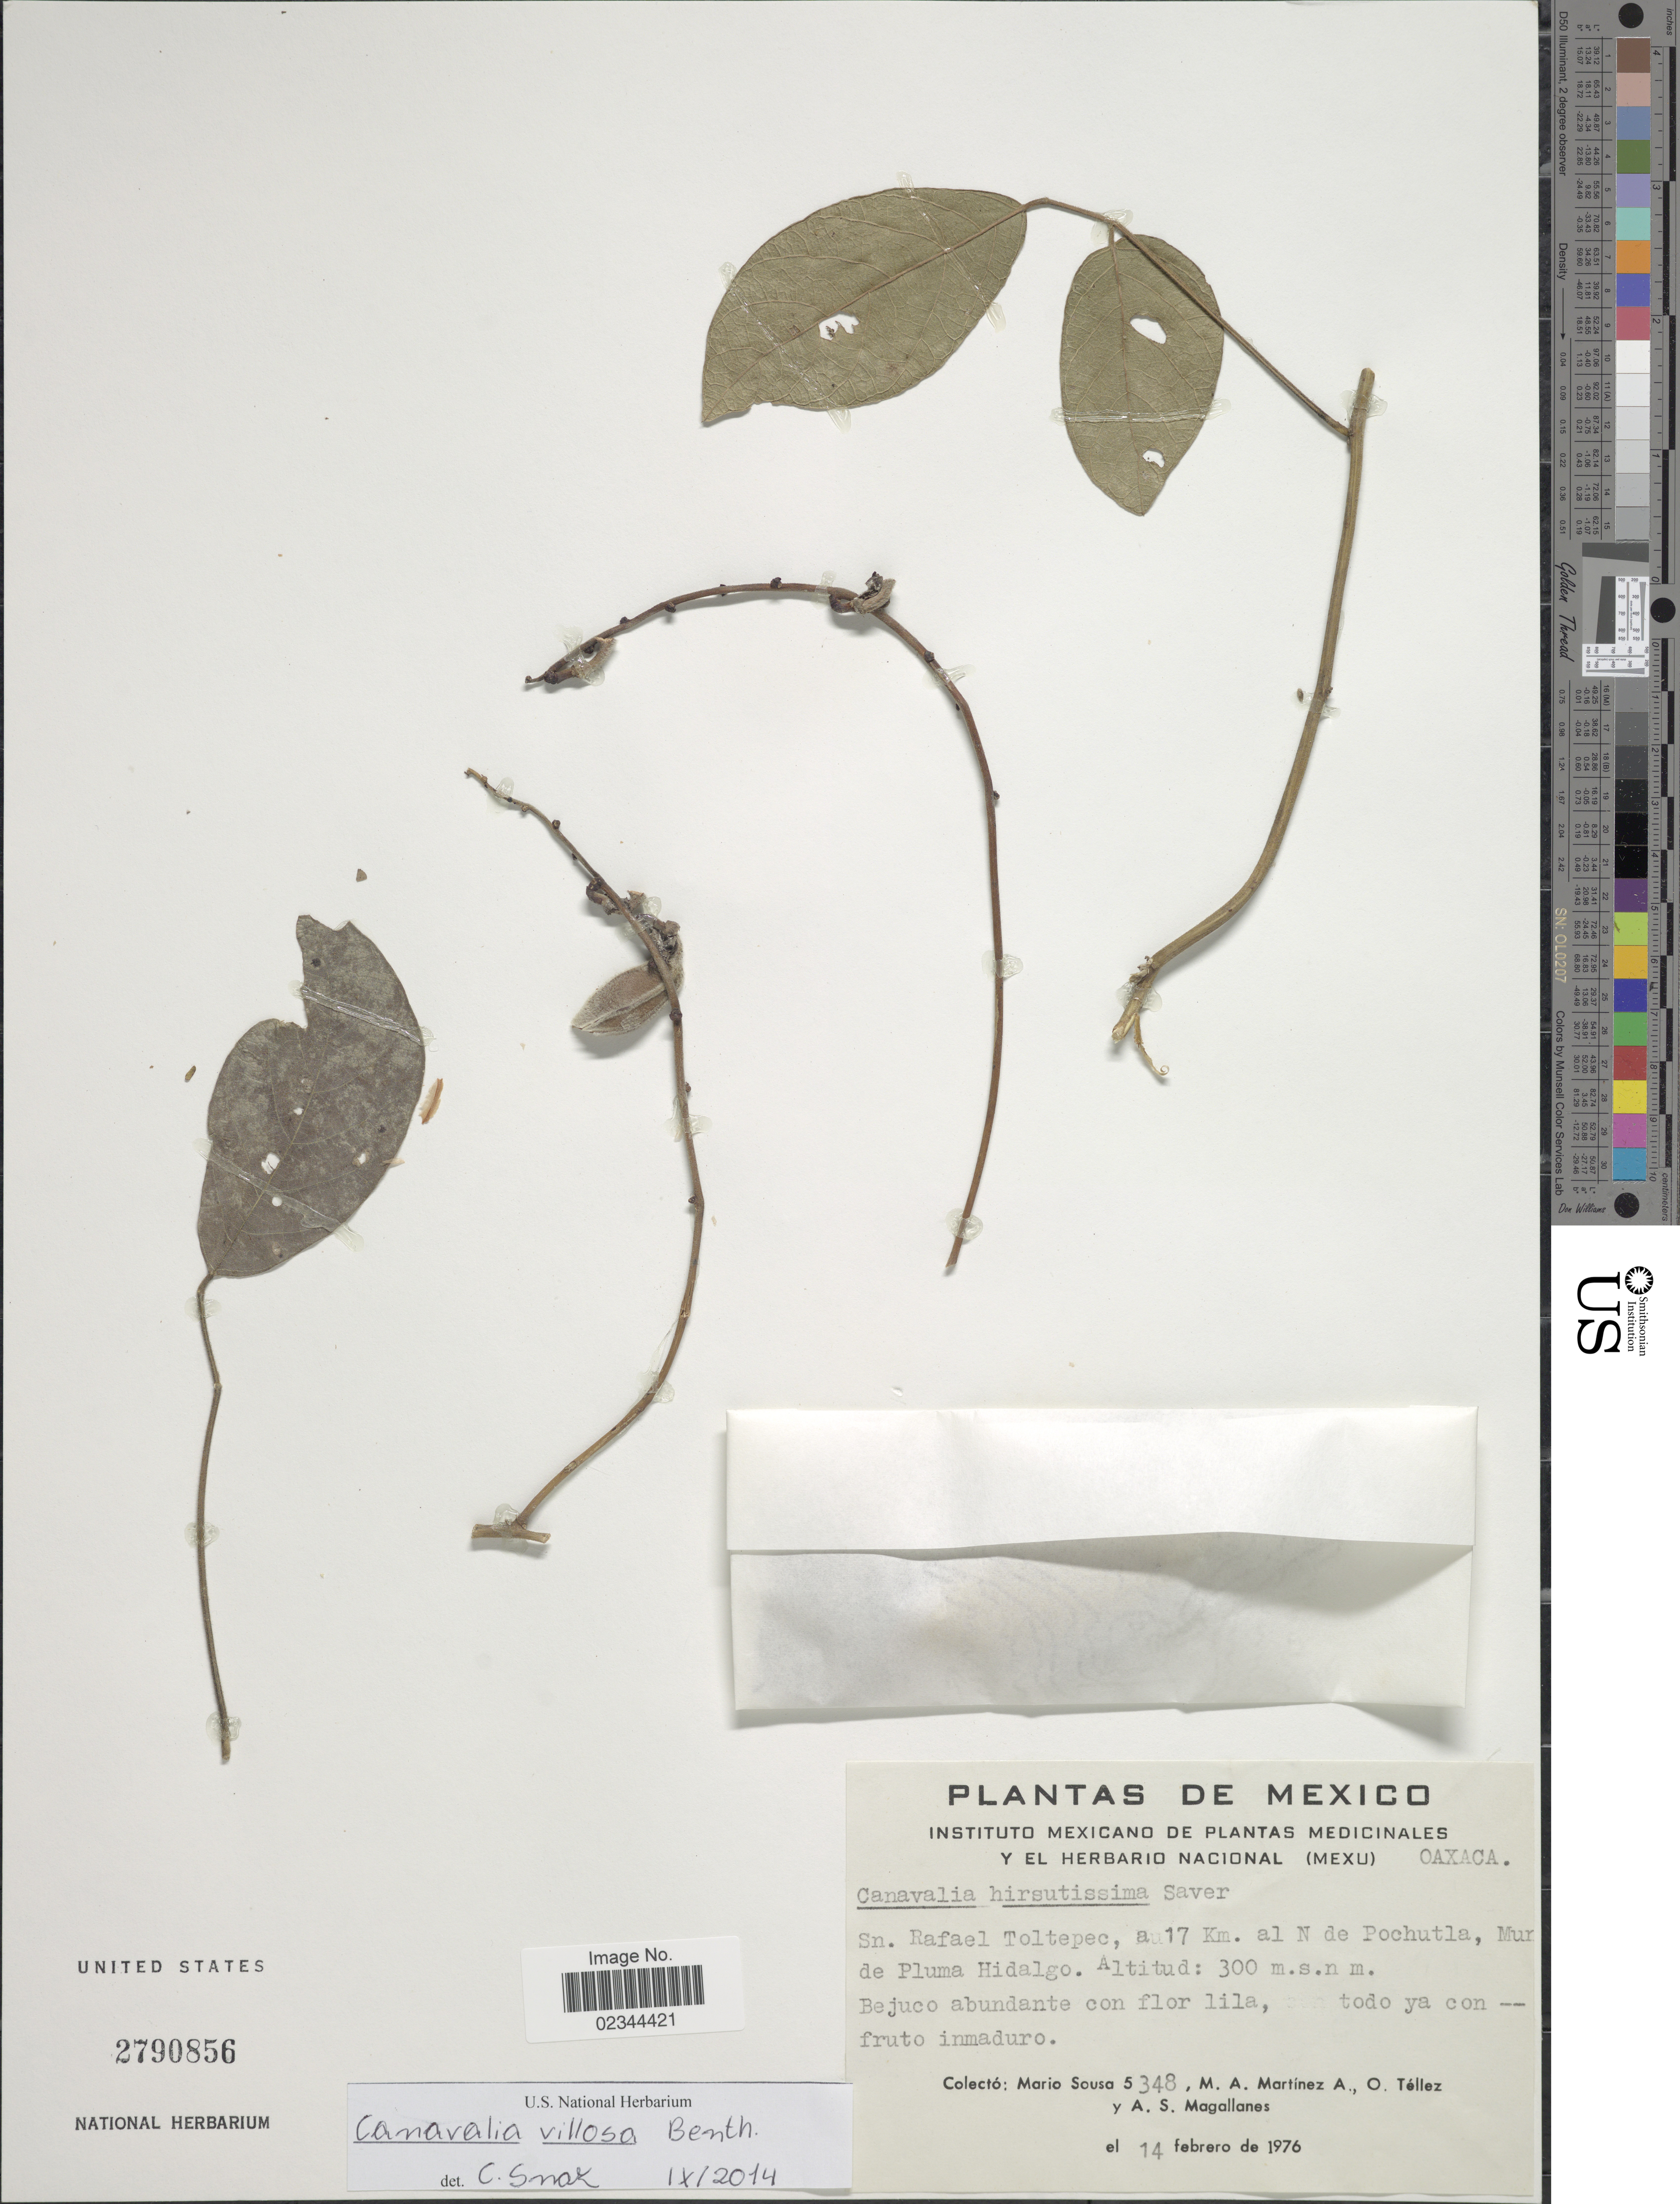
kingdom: Plantae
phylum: Tracheophyta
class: Magnoliopsida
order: Fabales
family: Fabaceae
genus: Canavalia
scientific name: Canavalia villosa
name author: Benth.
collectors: M. Sousa S., M. A. Martínez Alfaro, O. Tellez & A. Magallanes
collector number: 5348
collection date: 1976-02-14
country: Mexico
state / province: Oaxaca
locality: Sn. Rafael Toltepec, a 17 Km. al N de Pochutla, Mur de Pluma Hidalgo.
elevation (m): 300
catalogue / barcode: US 2790856